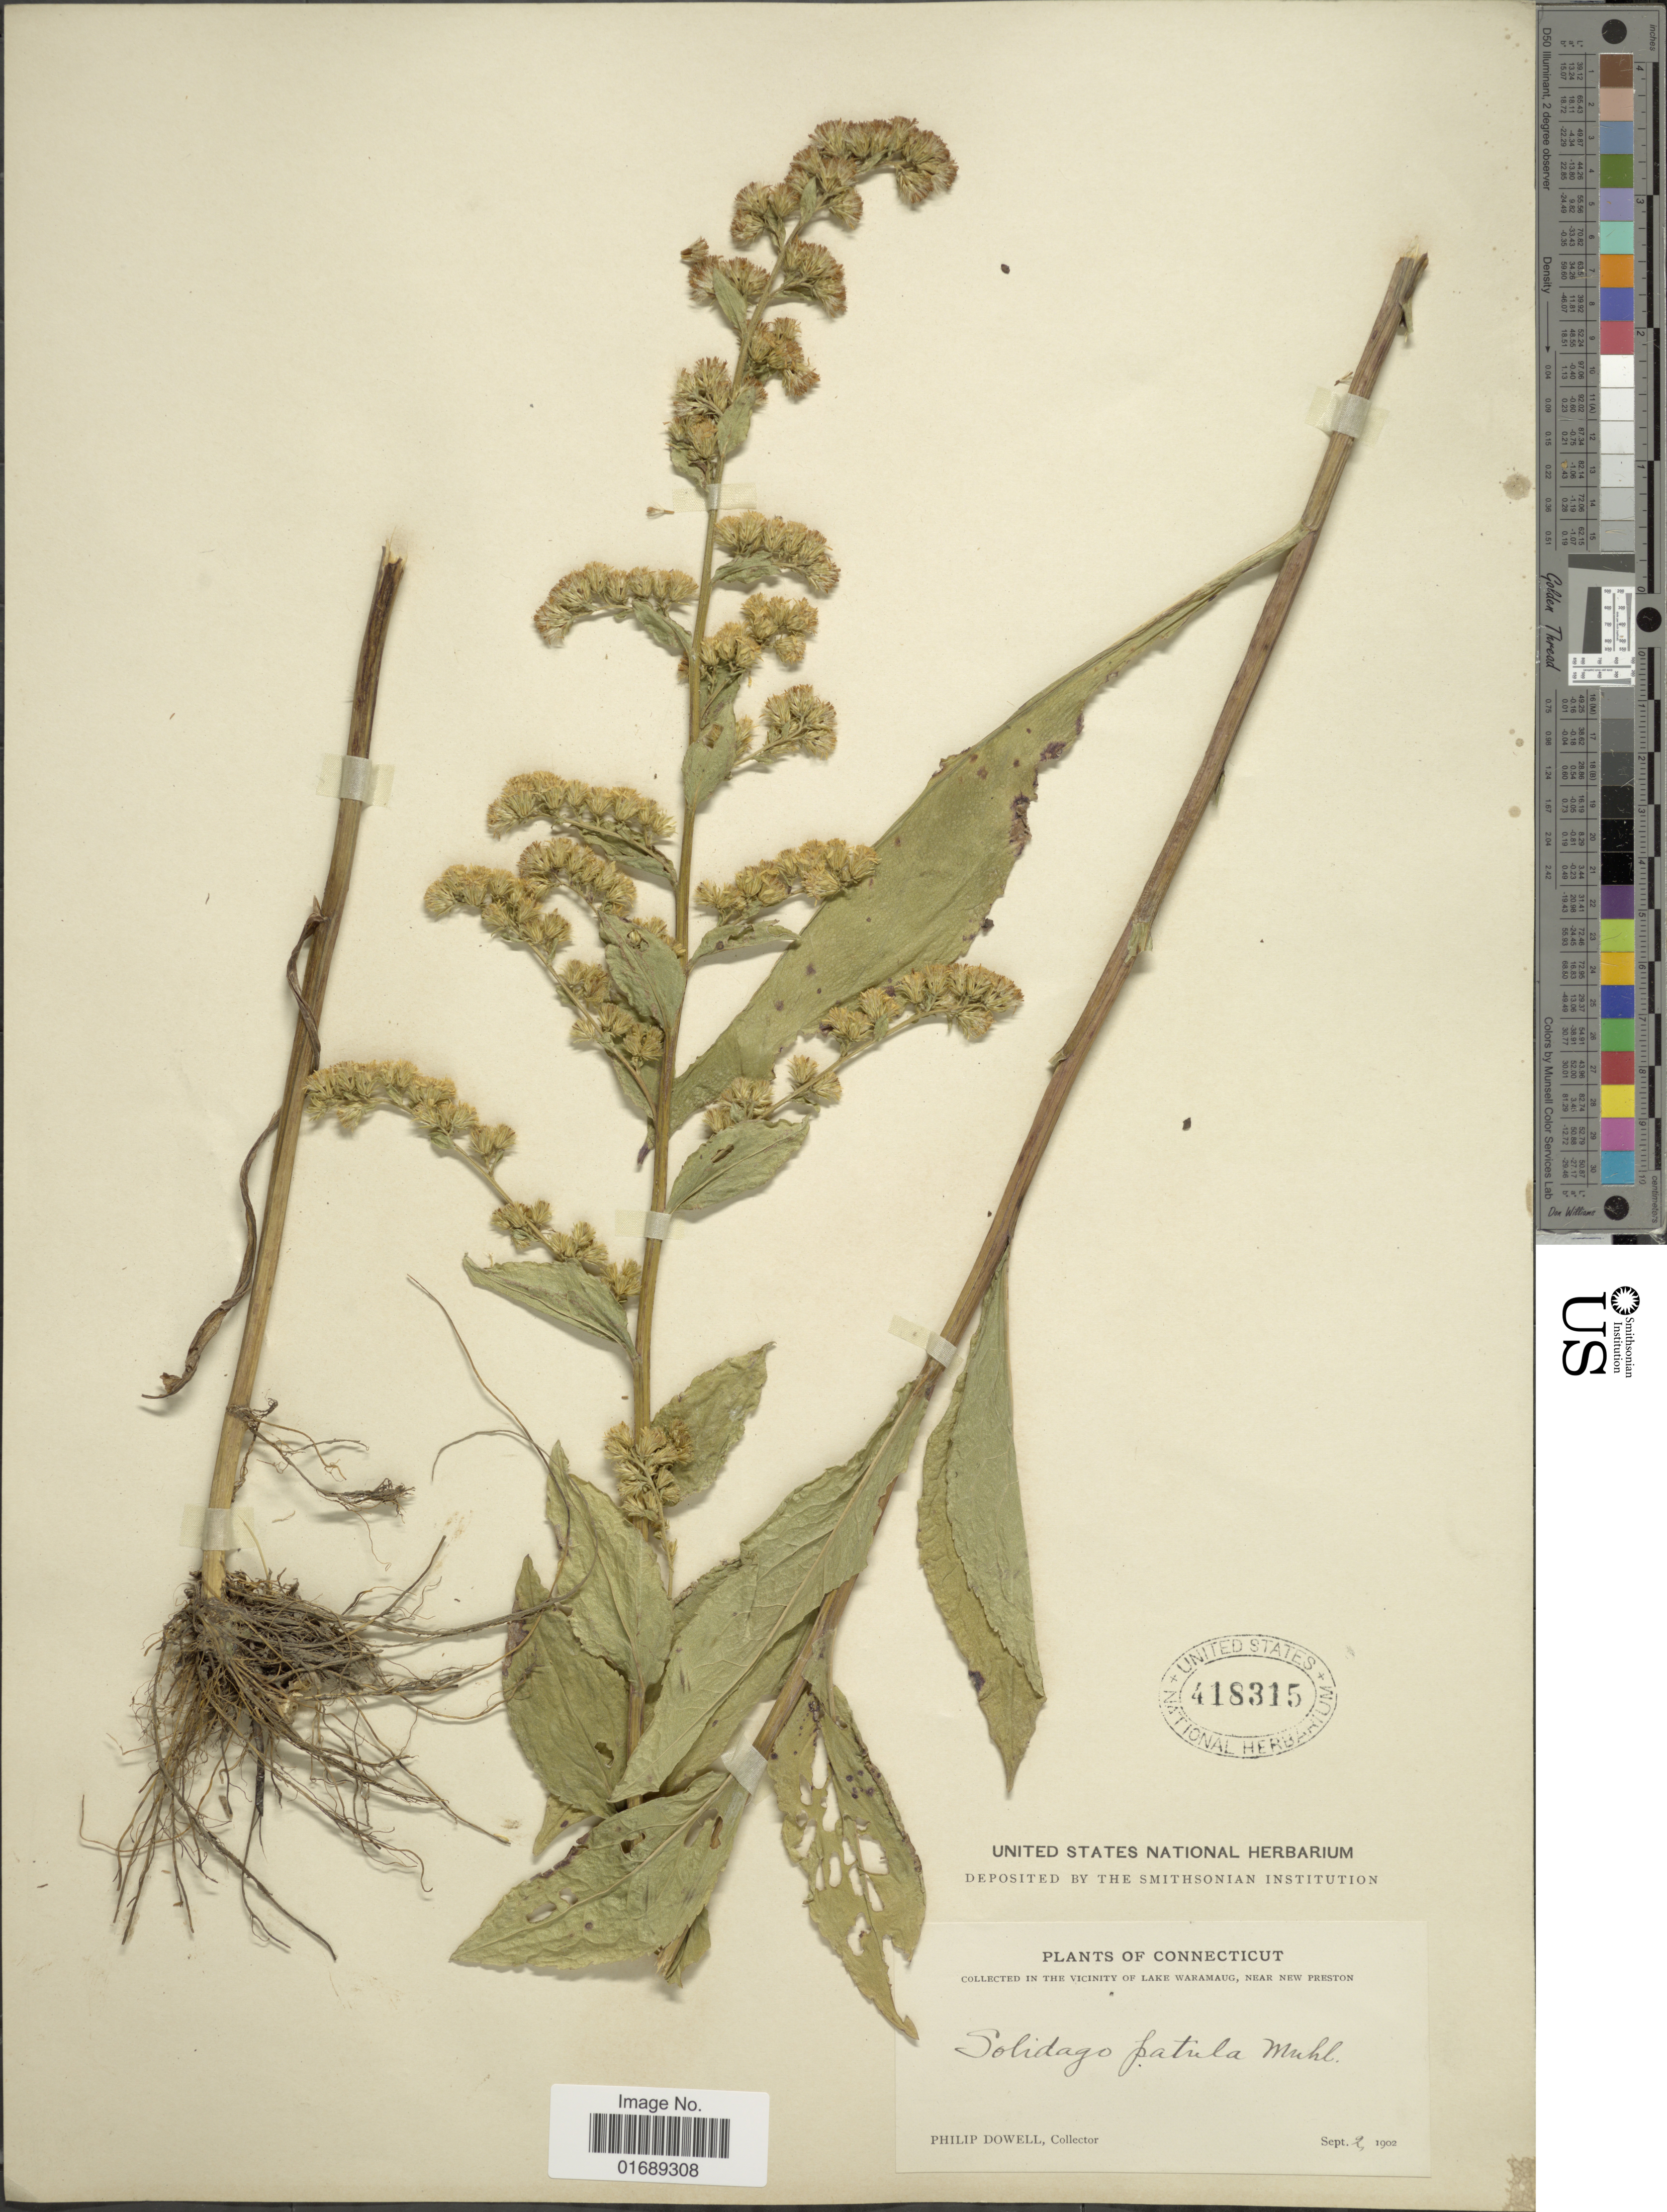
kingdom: Plantae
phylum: Tracheophyta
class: Magnoliopsida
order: Asterales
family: Asteraceae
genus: Solidago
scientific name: Solidago patula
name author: Muhl. ex Willd.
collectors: P. Dowell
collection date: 1902-09-02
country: United States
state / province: Connecticut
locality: In the vicinity of Lake Waramaug, near New Preston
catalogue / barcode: US 418315